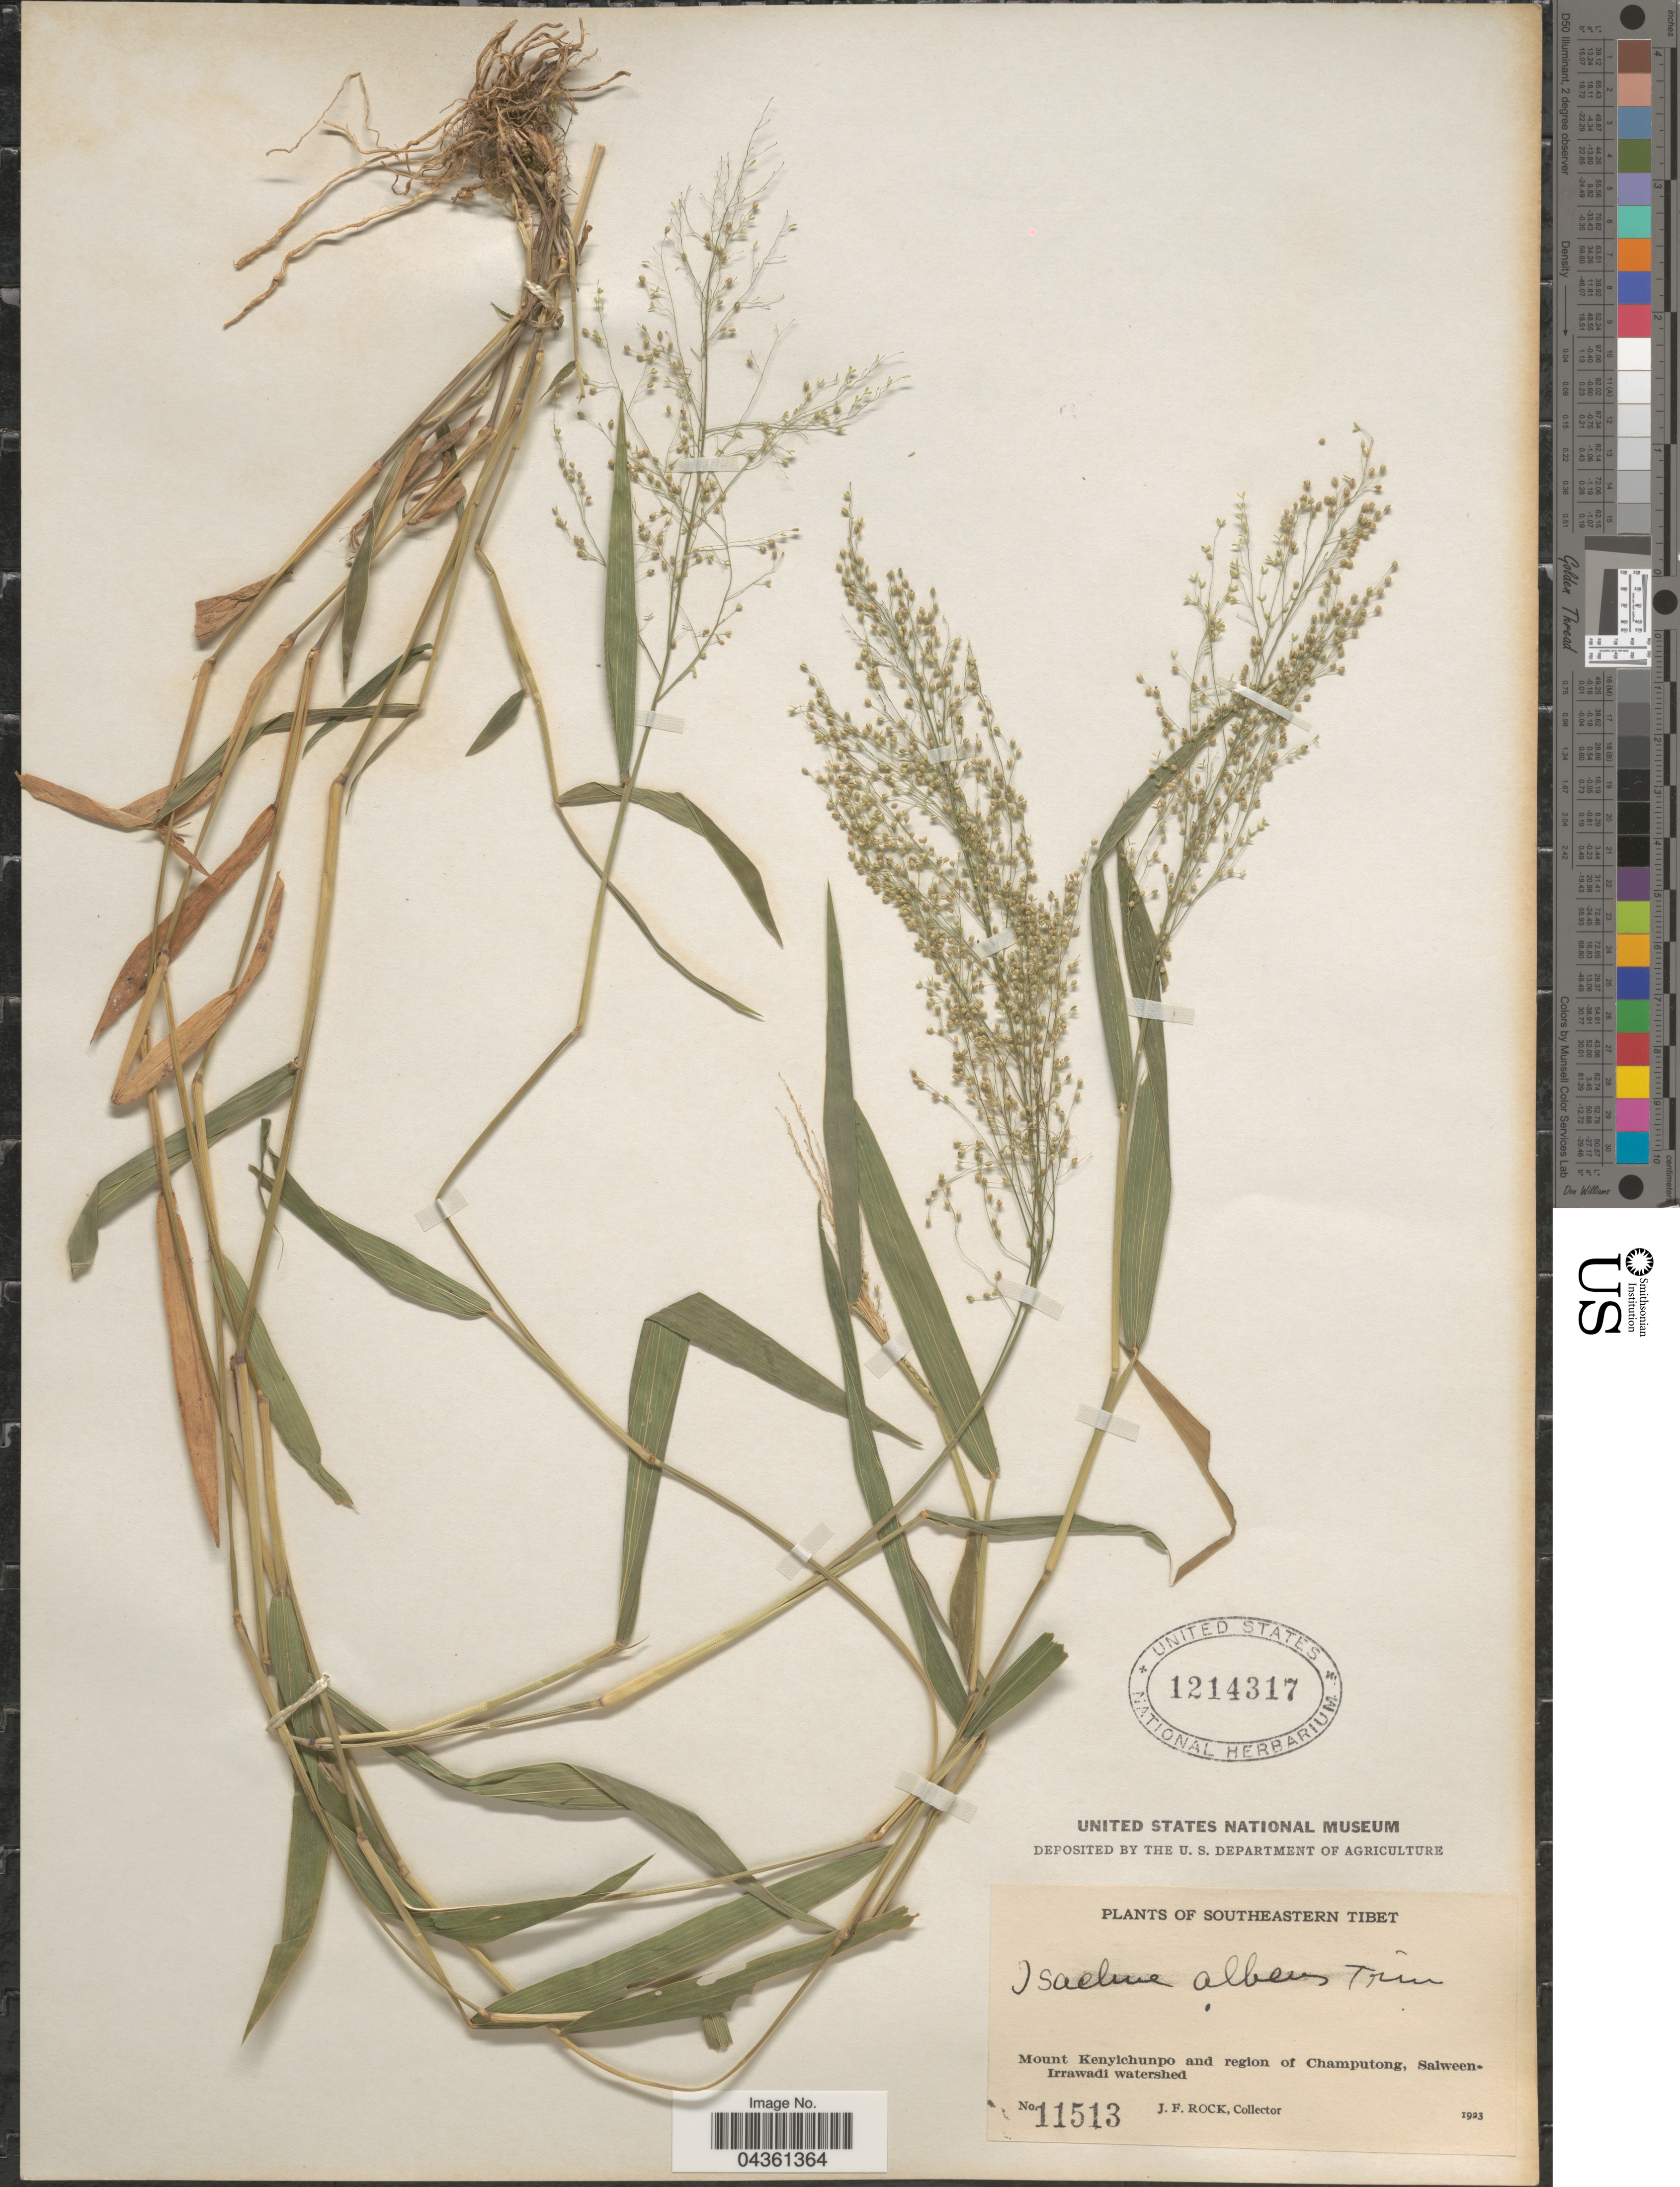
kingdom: Plantae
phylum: Tracheophyta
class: Liliopsida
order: Poales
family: Poaceae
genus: Isachne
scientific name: Isachne albens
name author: Trin.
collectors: J. Rock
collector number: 11513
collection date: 1923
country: China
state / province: Xizang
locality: Southeastern Tibet. Mount Kenyichunpo and region of Champutong, Salween-Irrawadi watershed.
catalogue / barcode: US 1214317